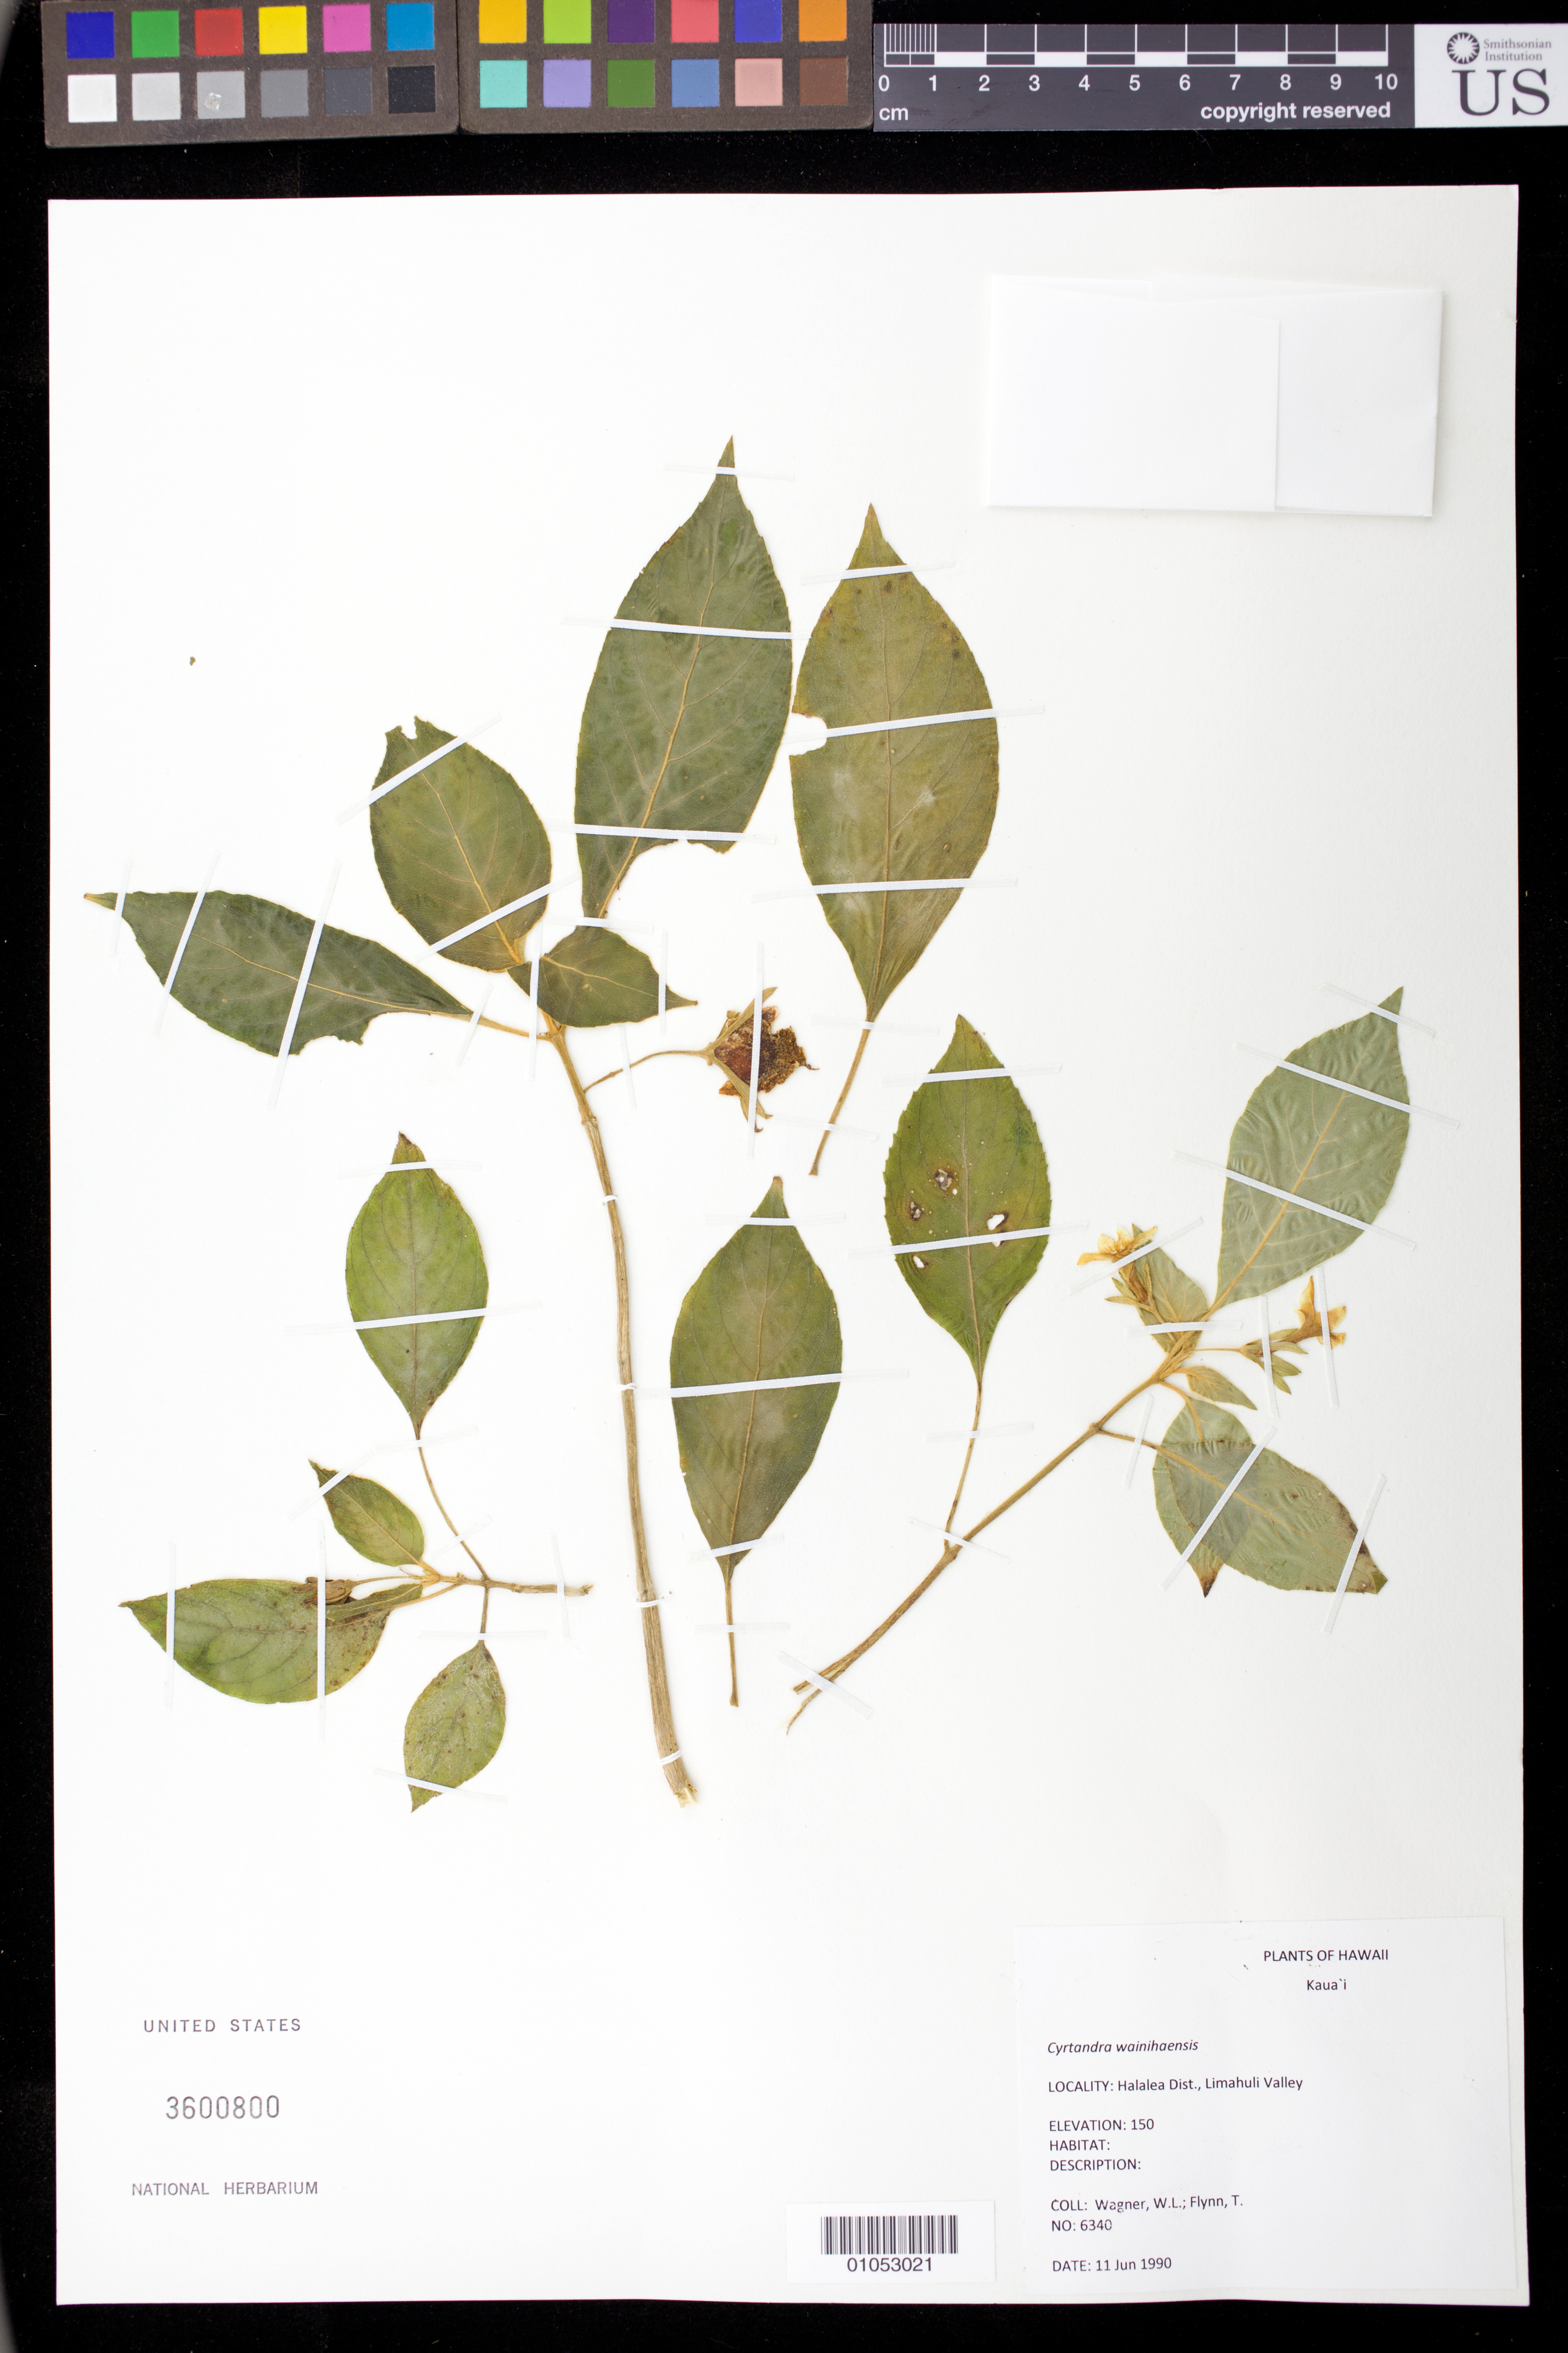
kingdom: Plantae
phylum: Tracheophyta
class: Magnoliopsida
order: Lamiales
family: Gesneriaceae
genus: Cyrtandra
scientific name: Cyrtandra wainihaensis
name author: H. Lév.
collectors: W. L. Wagner & T. W. Flynn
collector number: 6340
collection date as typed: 11 Jun 1990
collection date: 1990-06-11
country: United States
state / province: Hawaii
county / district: Kauai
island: Kaua'i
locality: Hanalea Dist., Limahuli Valley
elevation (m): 150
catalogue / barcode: US 3600800